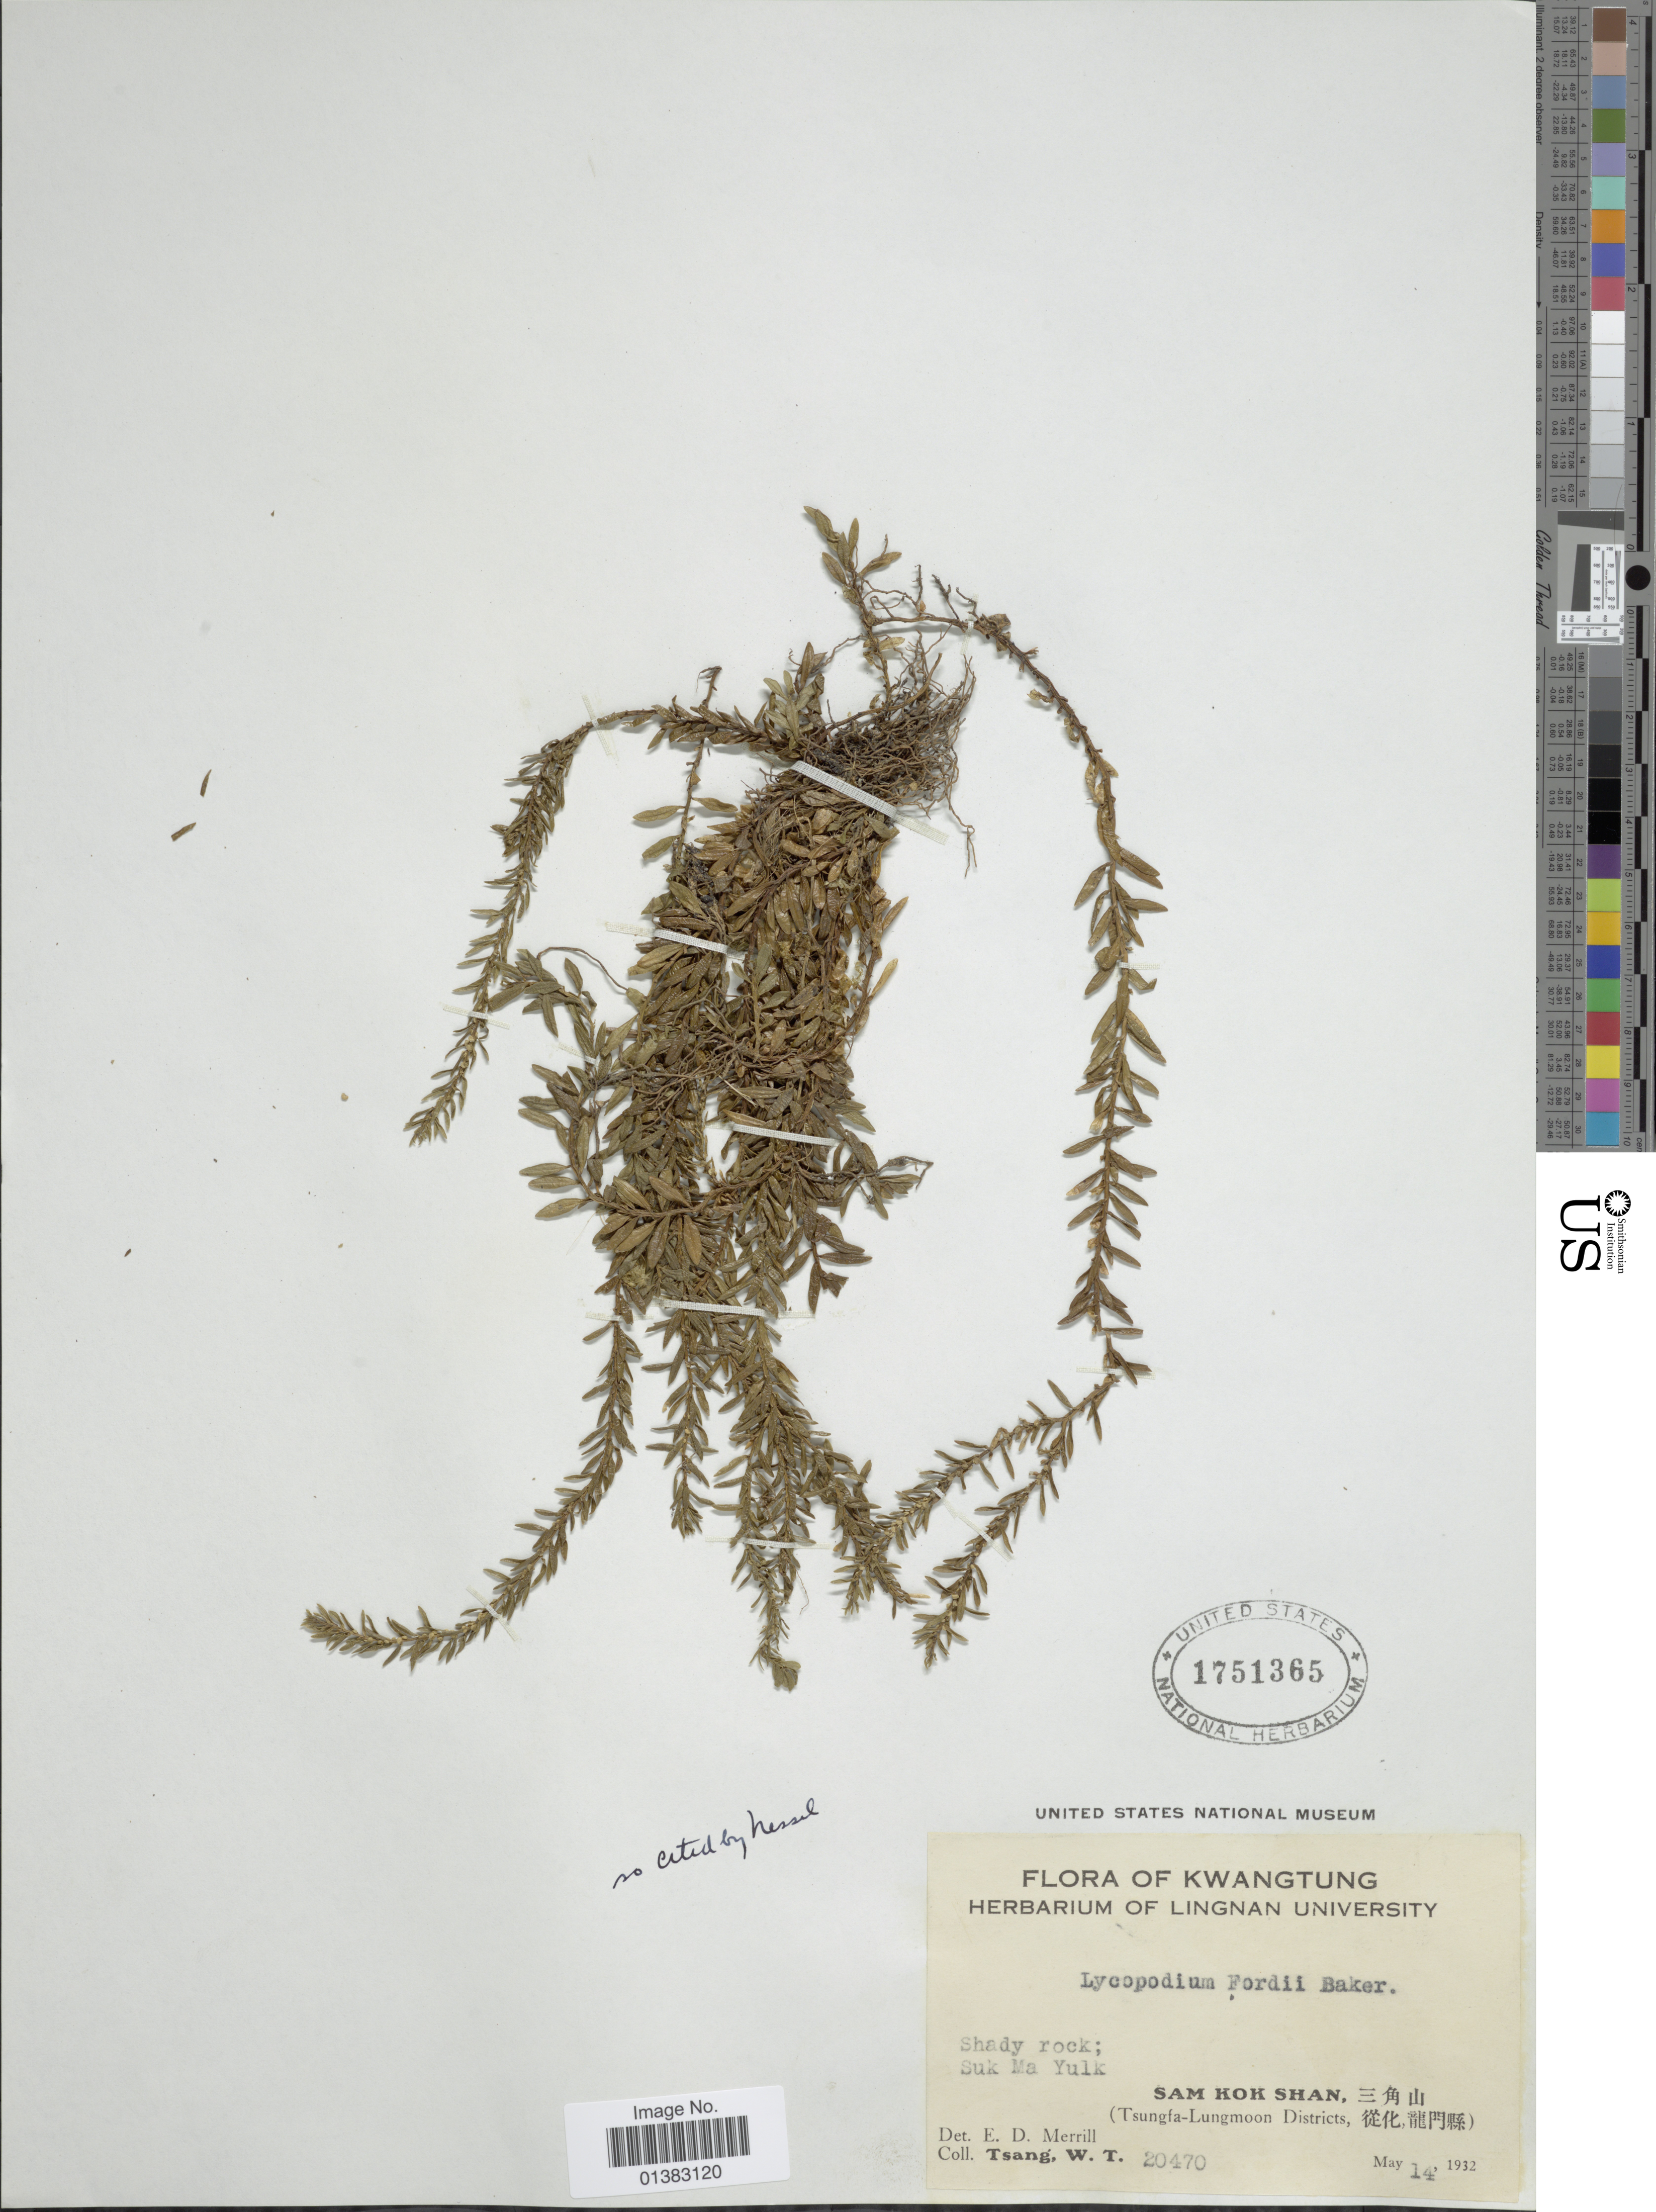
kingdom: Plantae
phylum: Tracheophyta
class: Lycopodiopsida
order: Lycopodiales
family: Lycopodiaceae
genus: Phlegmariurus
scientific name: Phlegmariurus fordii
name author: (Baker) Ching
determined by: Field, A. R.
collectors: W. T. Tsang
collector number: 20470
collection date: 1932-05-14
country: China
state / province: Guangdong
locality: Chonghua District; Sam Kok Shan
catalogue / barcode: US 1751365